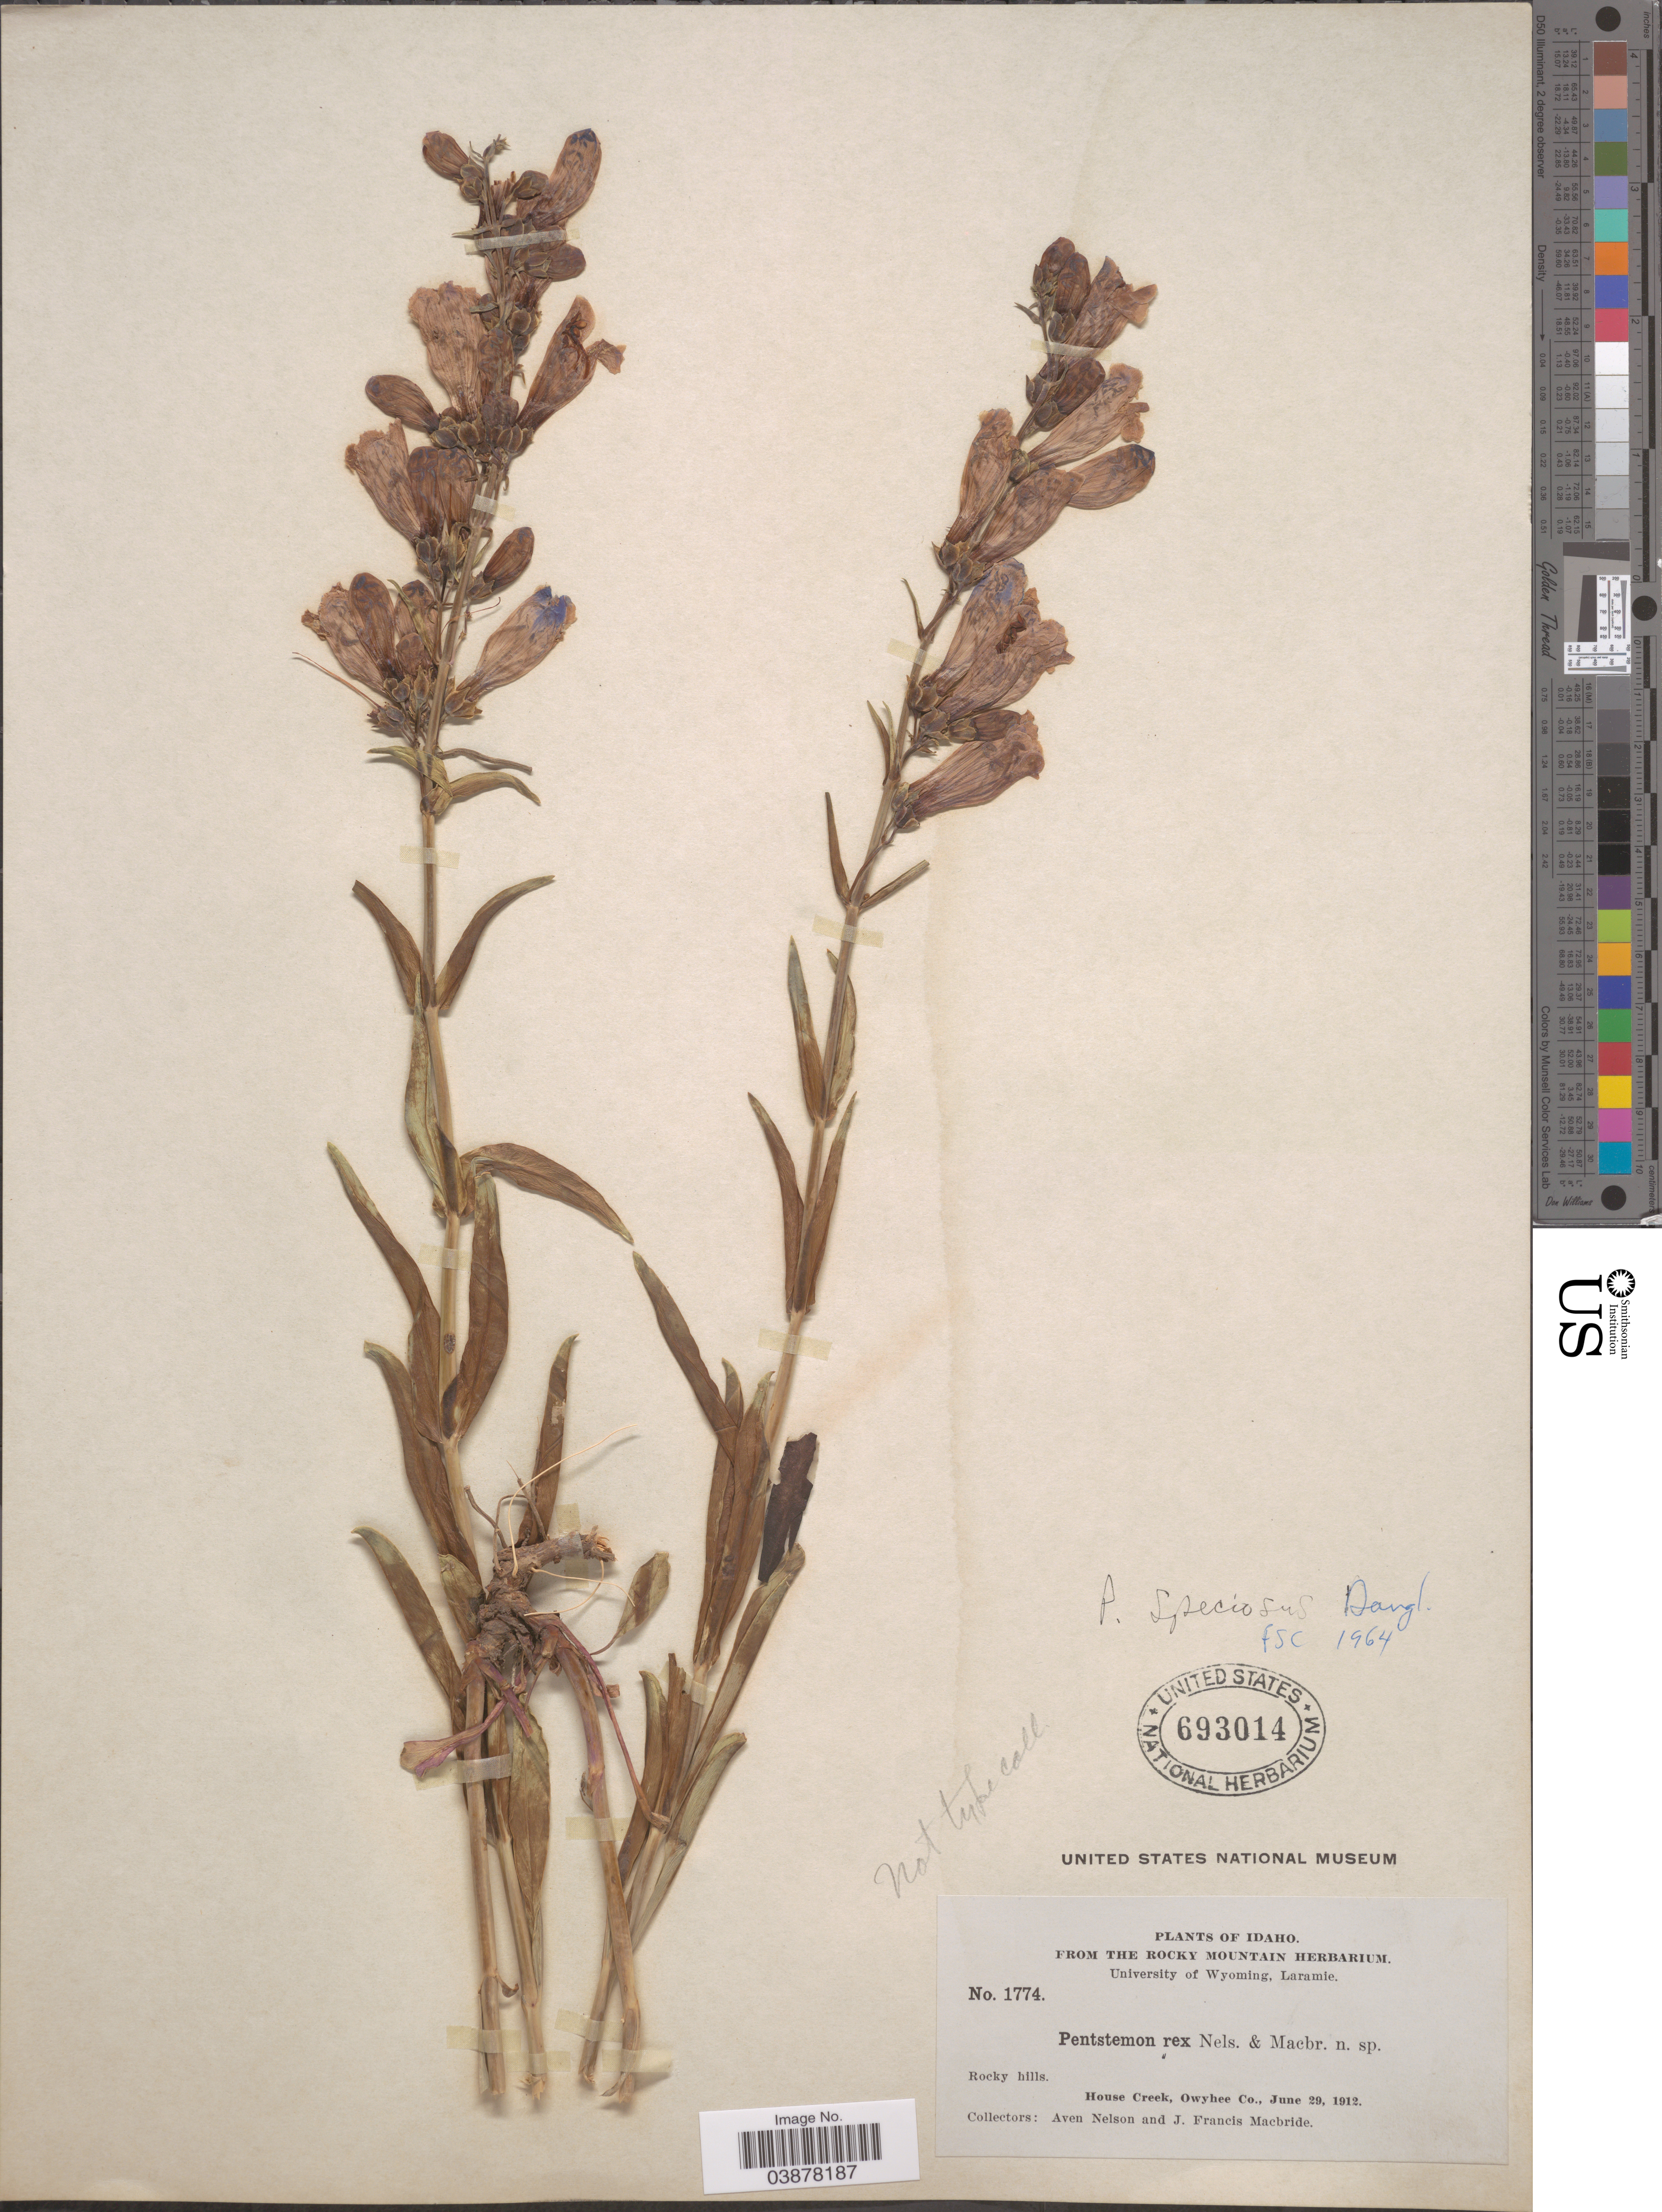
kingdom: Plantae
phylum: Tracheophyta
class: Magnoliopsida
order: Lamiales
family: Plantaginaceae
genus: Penstemon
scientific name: Penstemon speciosus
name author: Douglas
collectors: A. Nelson & J. F. Macbride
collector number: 1774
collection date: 1912-06-29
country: United States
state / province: Idaho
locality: House Creek, Owyhee Co.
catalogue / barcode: US 693014